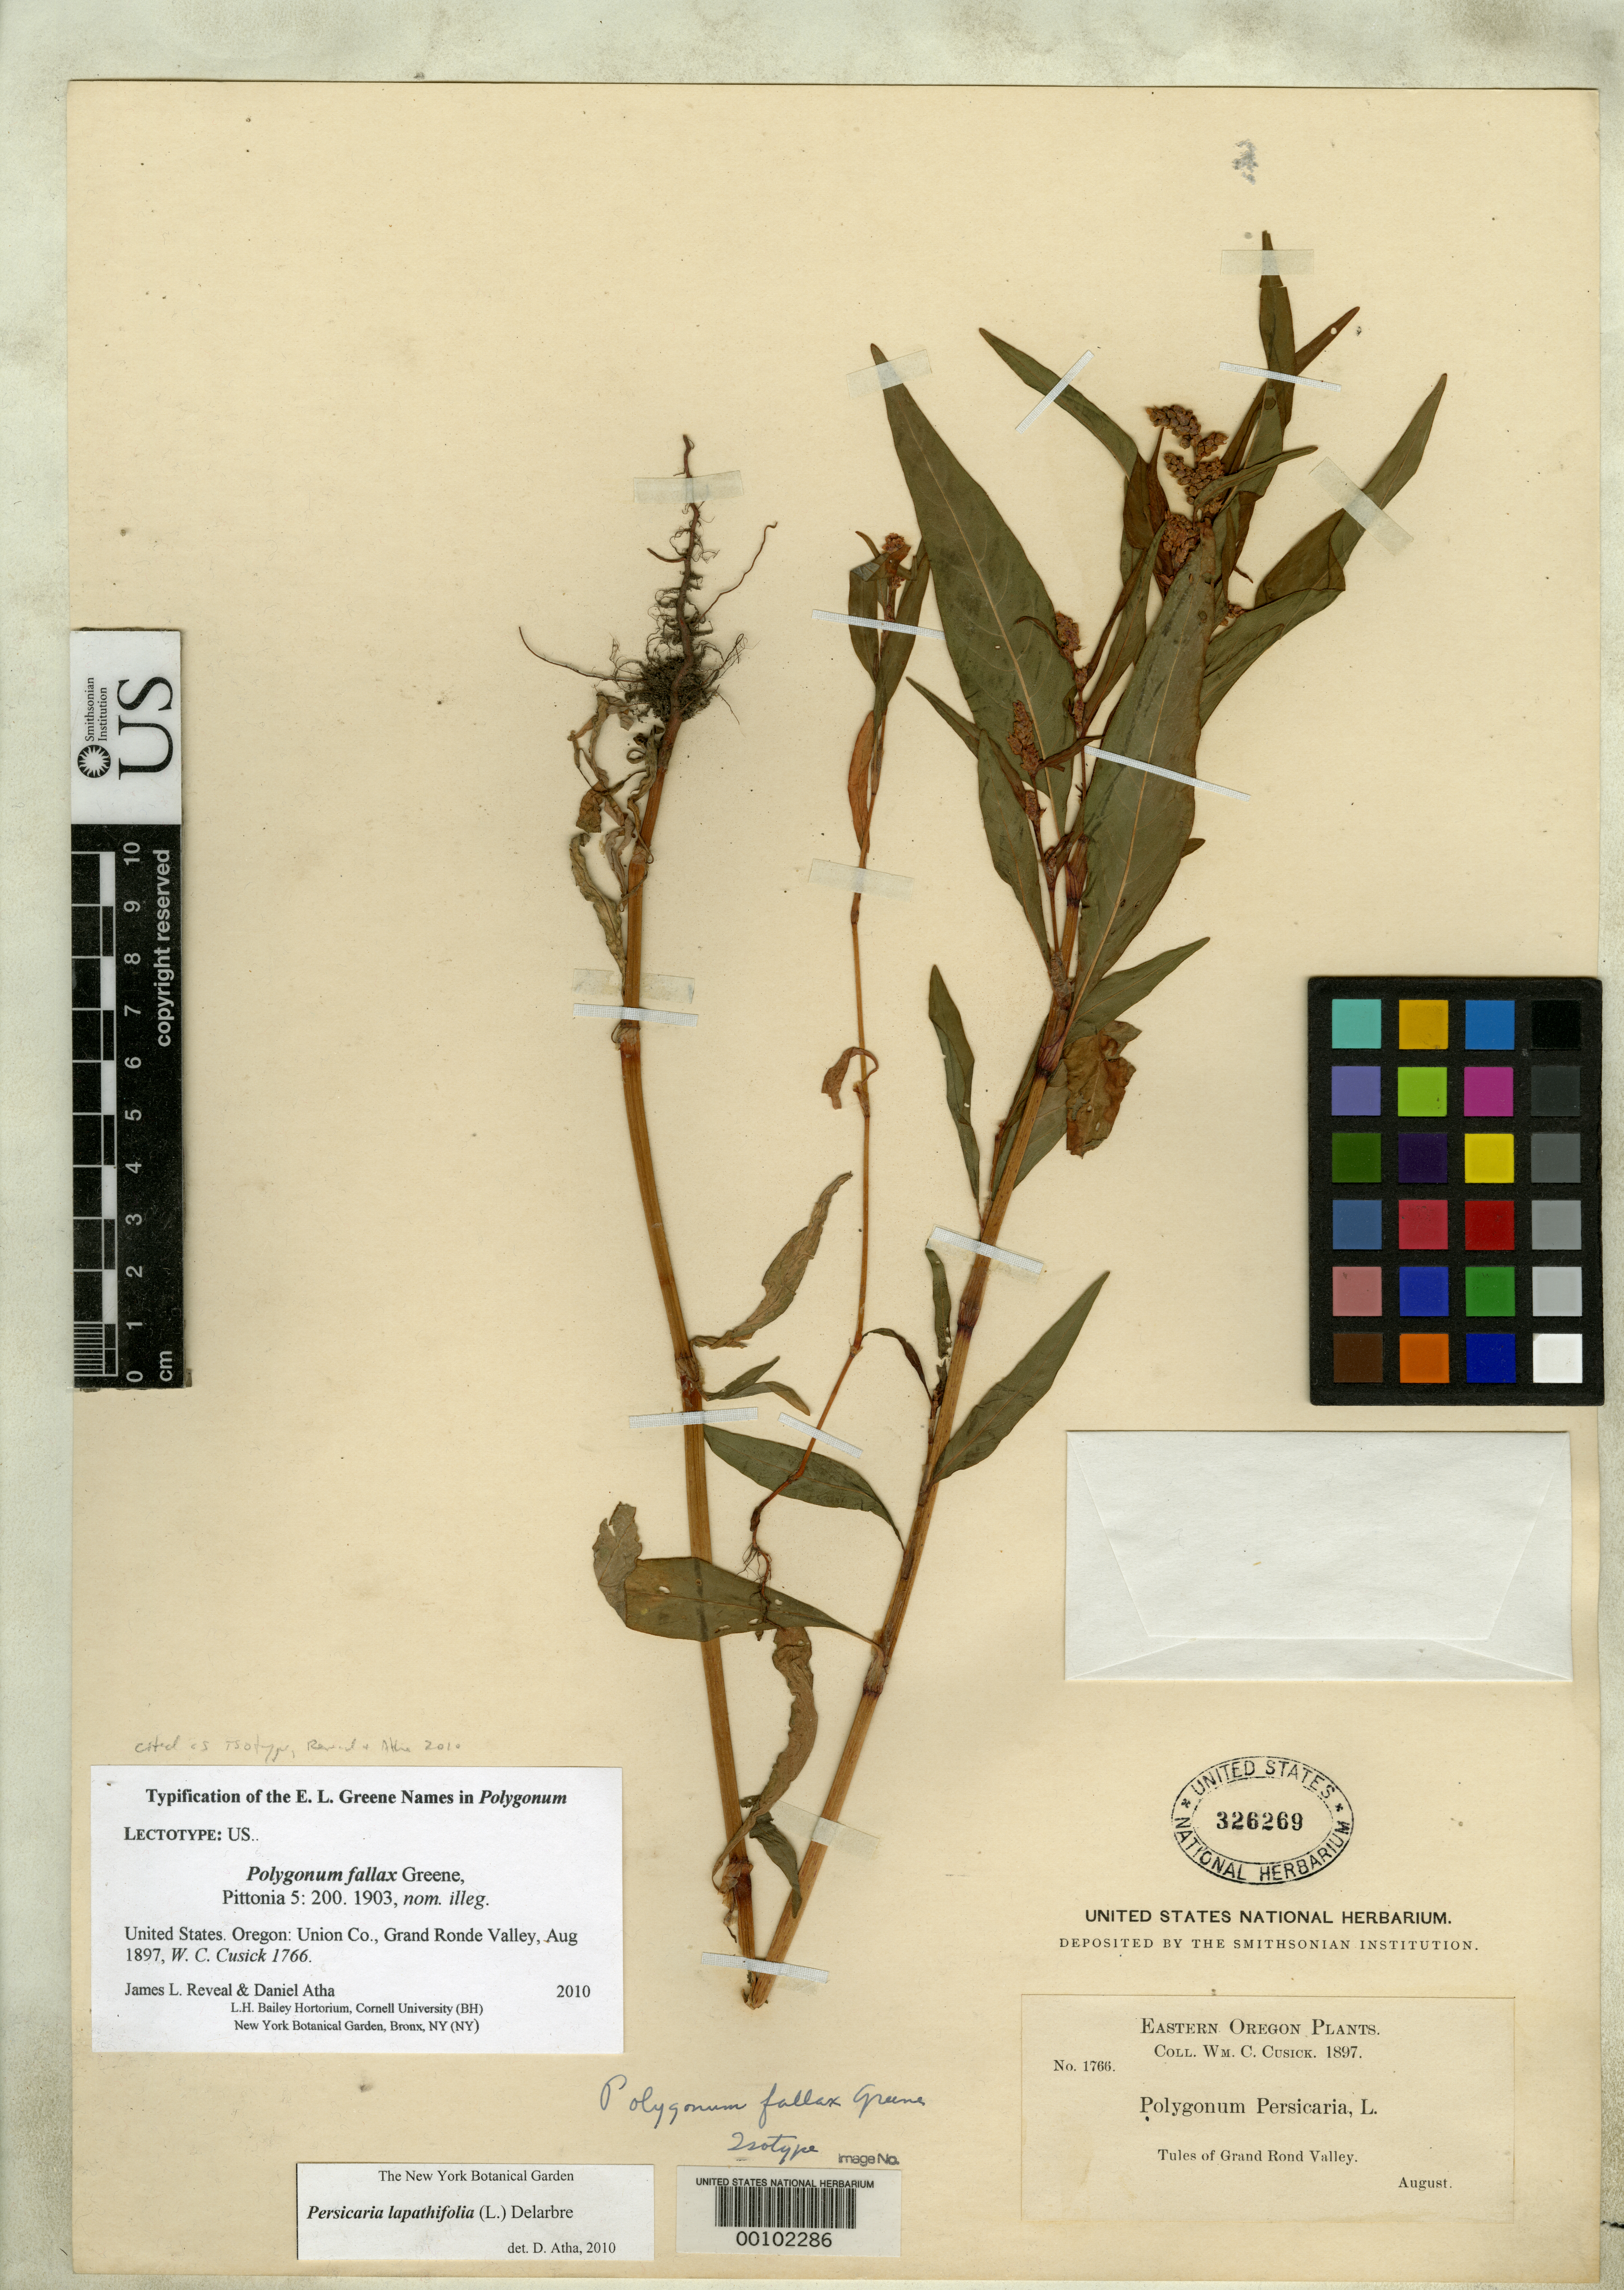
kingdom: Plantae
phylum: Tracheophyta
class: Magnoliopsida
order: Caryophyllales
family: Polygonaceae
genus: Polygonum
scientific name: Polygonum fallax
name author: Greene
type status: Isotype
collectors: W. C. Cusick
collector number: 1766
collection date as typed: Aug 1897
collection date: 1897-08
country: United States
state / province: Oregon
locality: Grand Rond Valley.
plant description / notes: Annotated by Reveal & Atha (2010) as "lectotype" but US duplicate is cited as isotype by them, with holotype at NDG (2010, Brittonia 62: 255).; Later homonym of Polygonum fallax J.K. Small (1897).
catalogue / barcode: US 326269